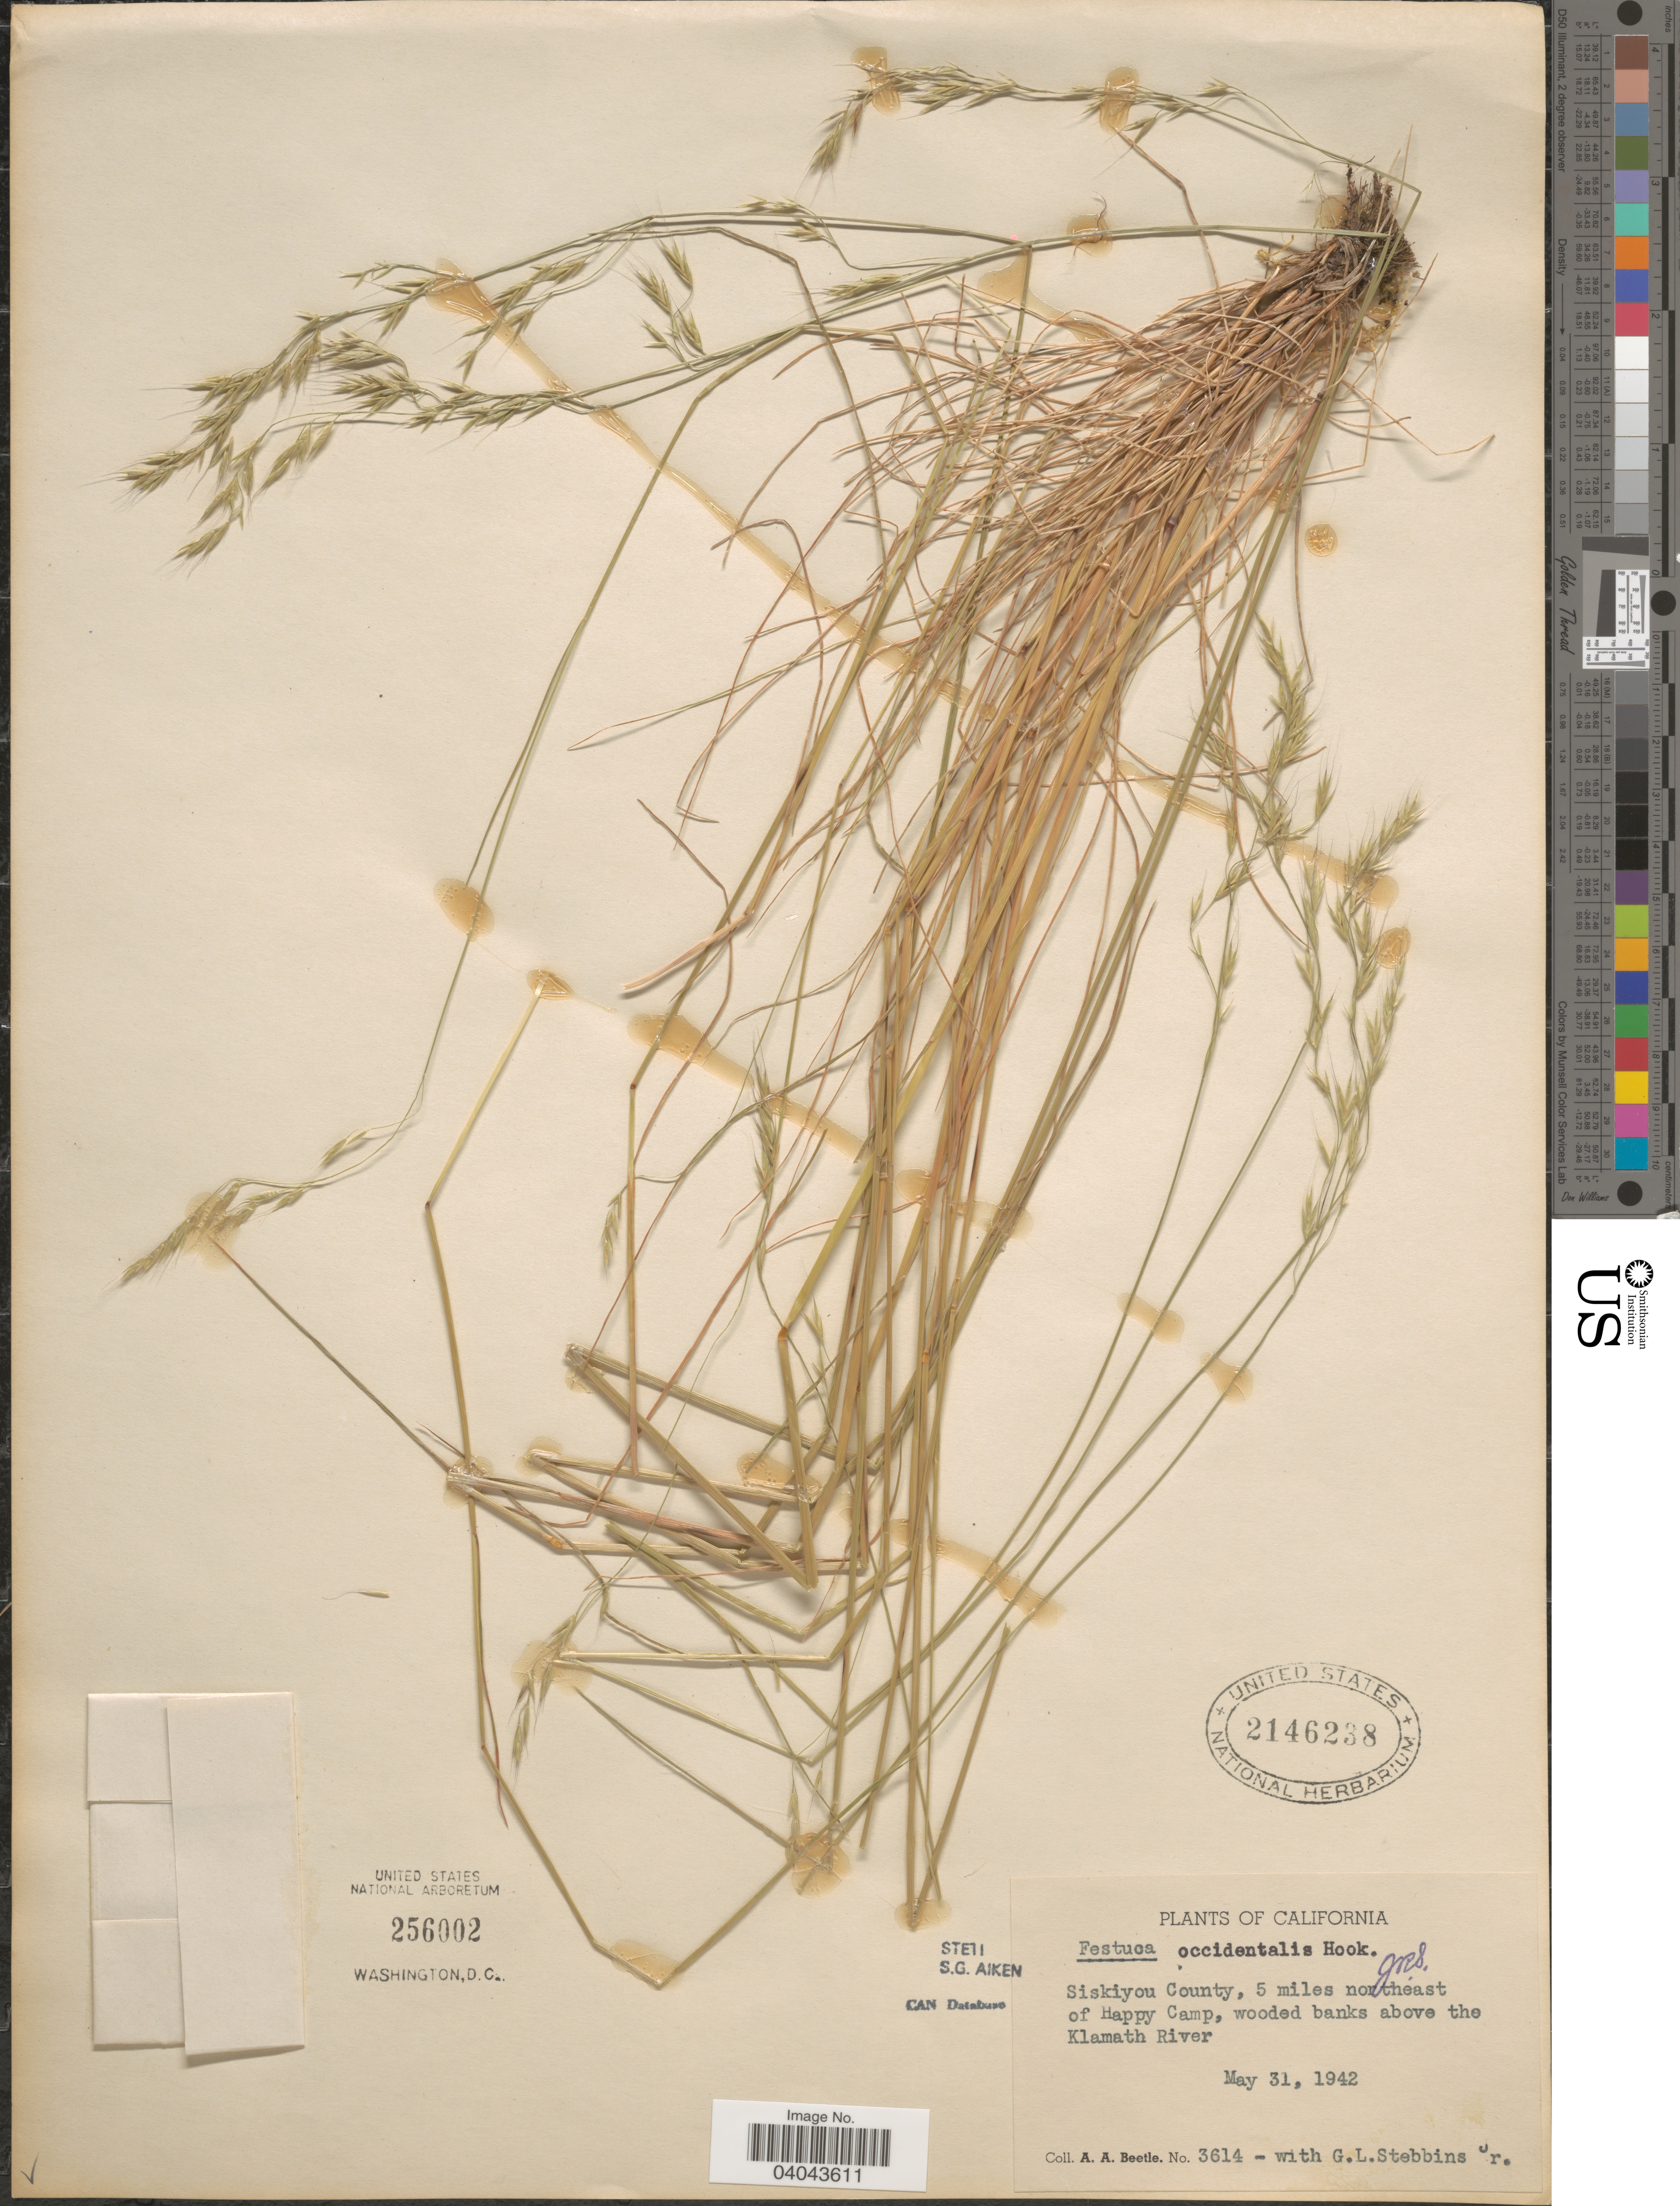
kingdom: Plantae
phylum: Tracheophyta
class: Liliopsida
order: Poales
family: Poaceae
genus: Festuca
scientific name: Festuca occidentalis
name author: Hook.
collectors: A. A. Beetle & G. L. Stebbins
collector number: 3614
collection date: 1942-05-31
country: United States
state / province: California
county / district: Siskiyou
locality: Siskiyou County, 5 miles northeast of Happy Camp, wooded banks above the Klamath River.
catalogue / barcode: US 2146238